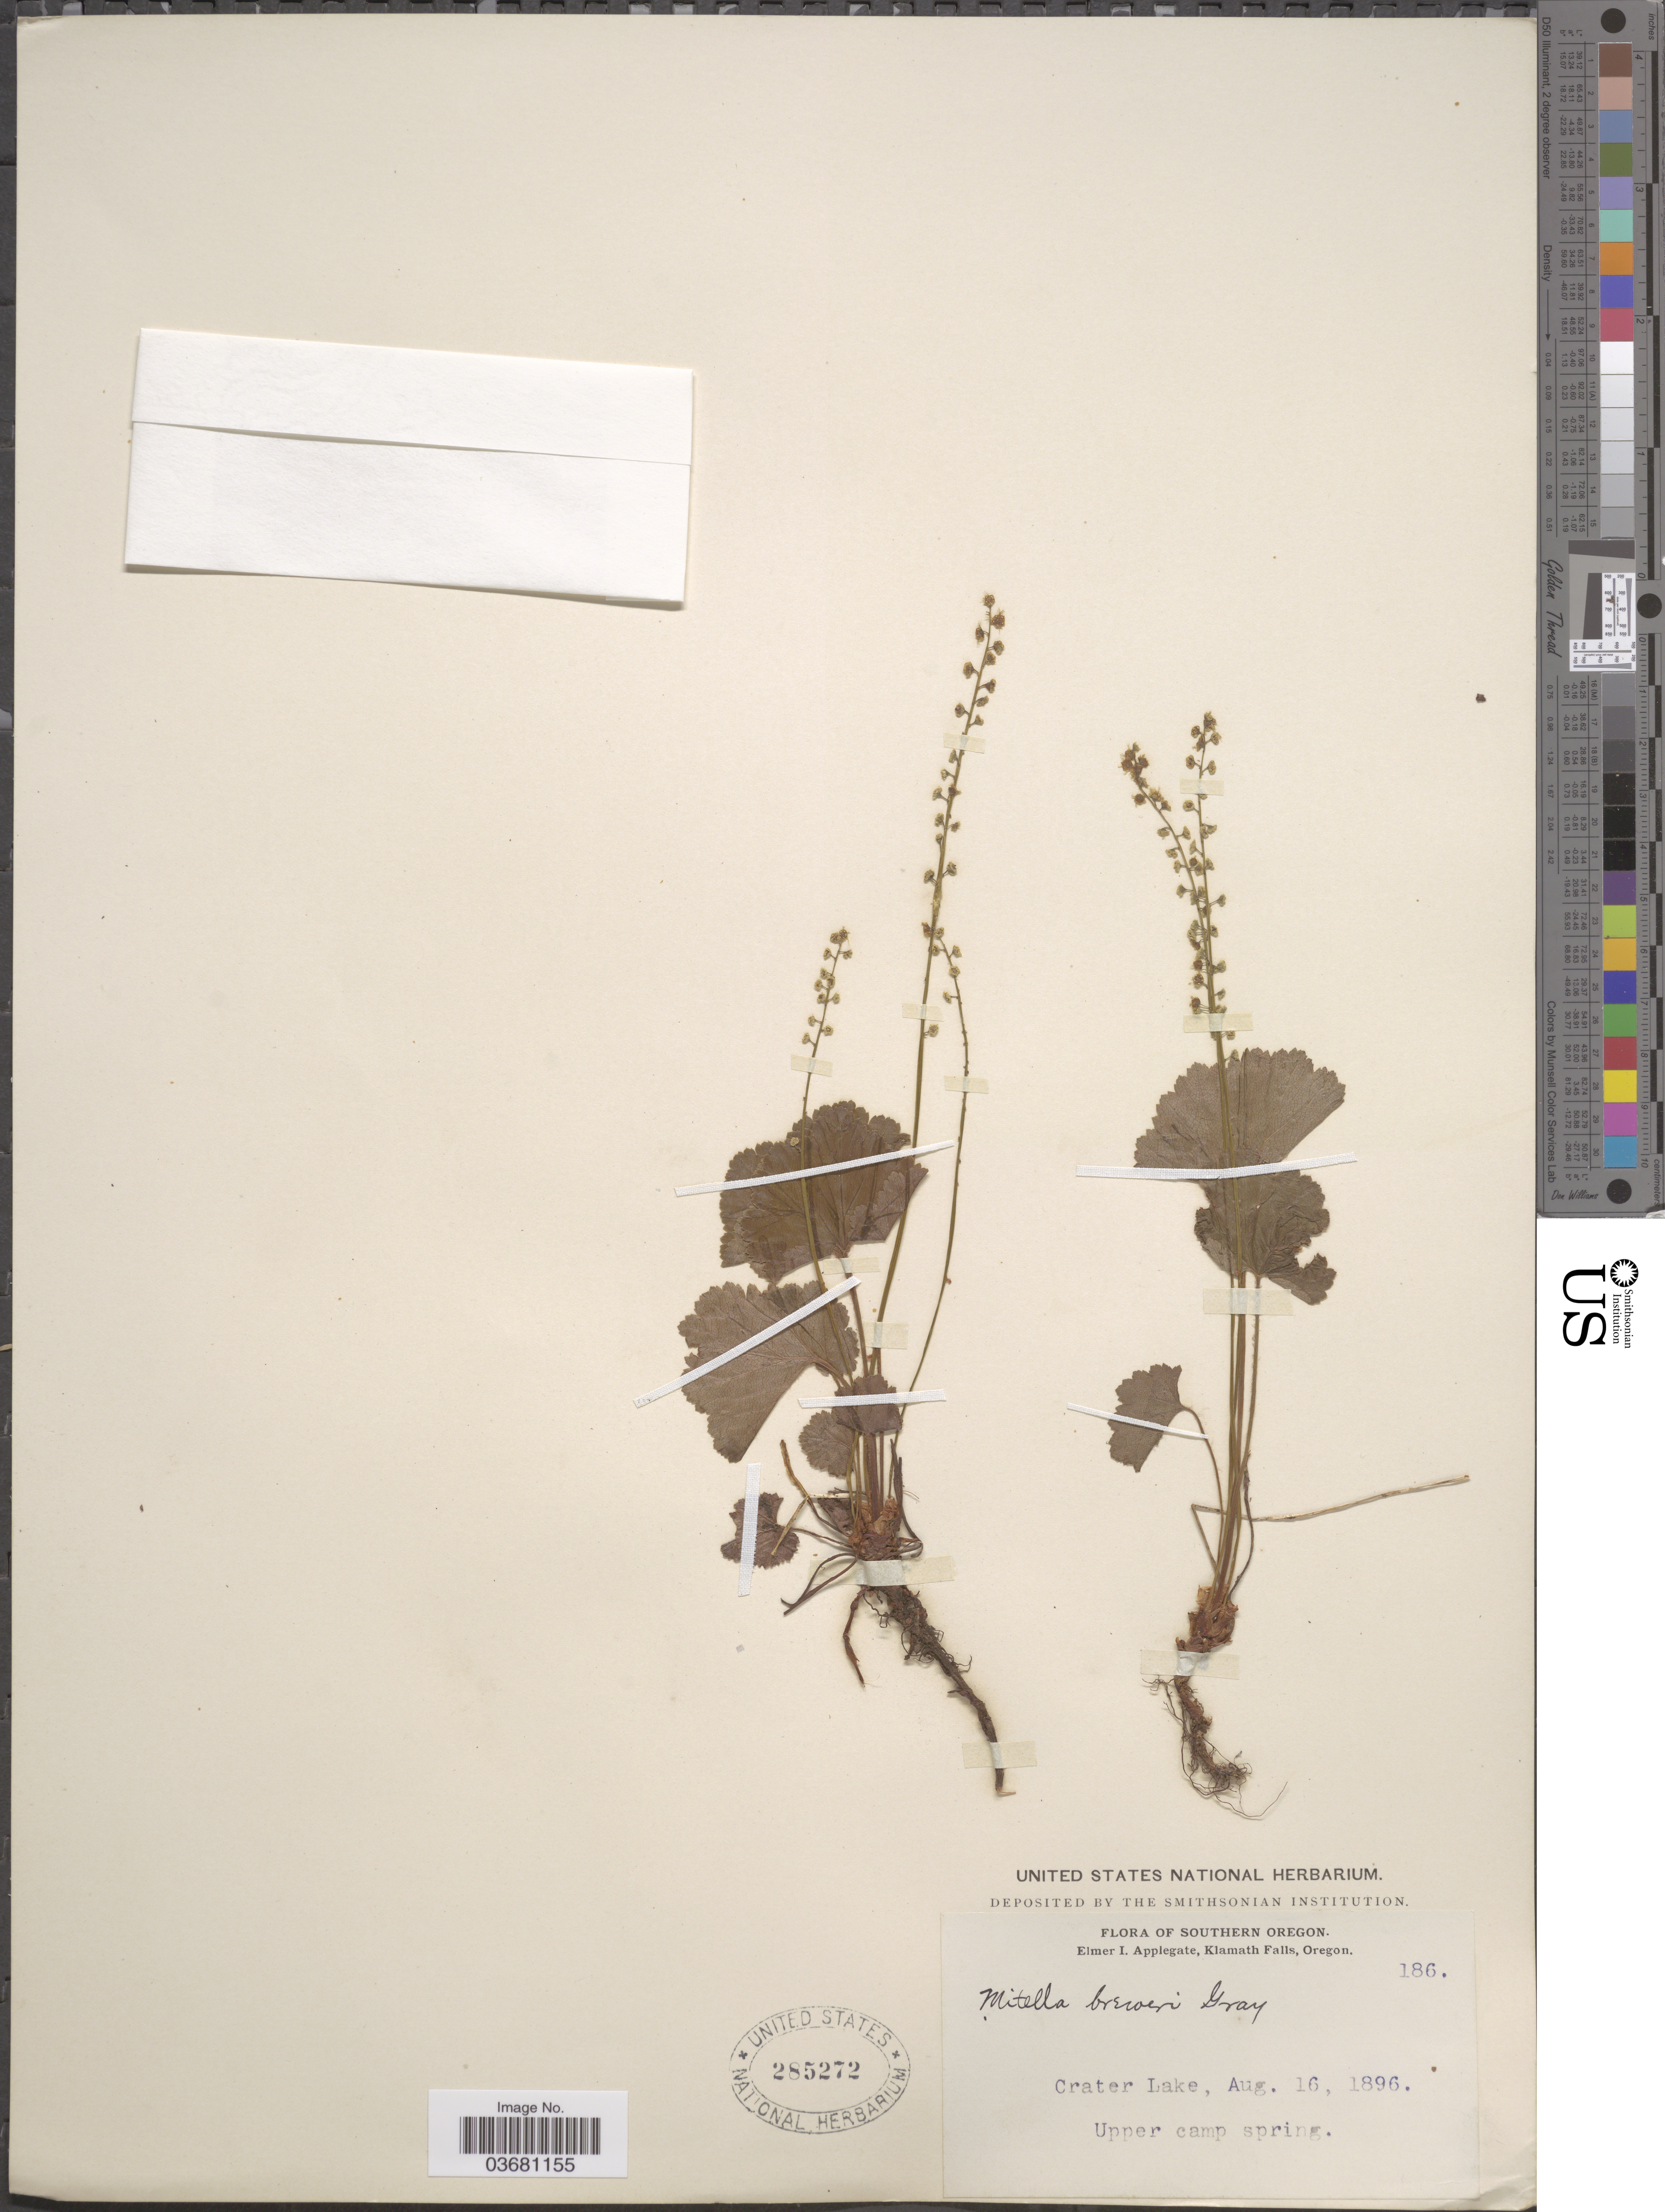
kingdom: Plantae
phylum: Tracheophyta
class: Magnoliopsida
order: Saxifragales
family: Saxifragaceae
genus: Mitella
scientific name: Mitella breweri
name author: A. Gray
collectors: E. I. Applegate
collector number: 186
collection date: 1896-08-16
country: United States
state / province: Oregon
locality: Southern Oregon. Crater Lake. Upper camp spring.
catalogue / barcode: US 285272